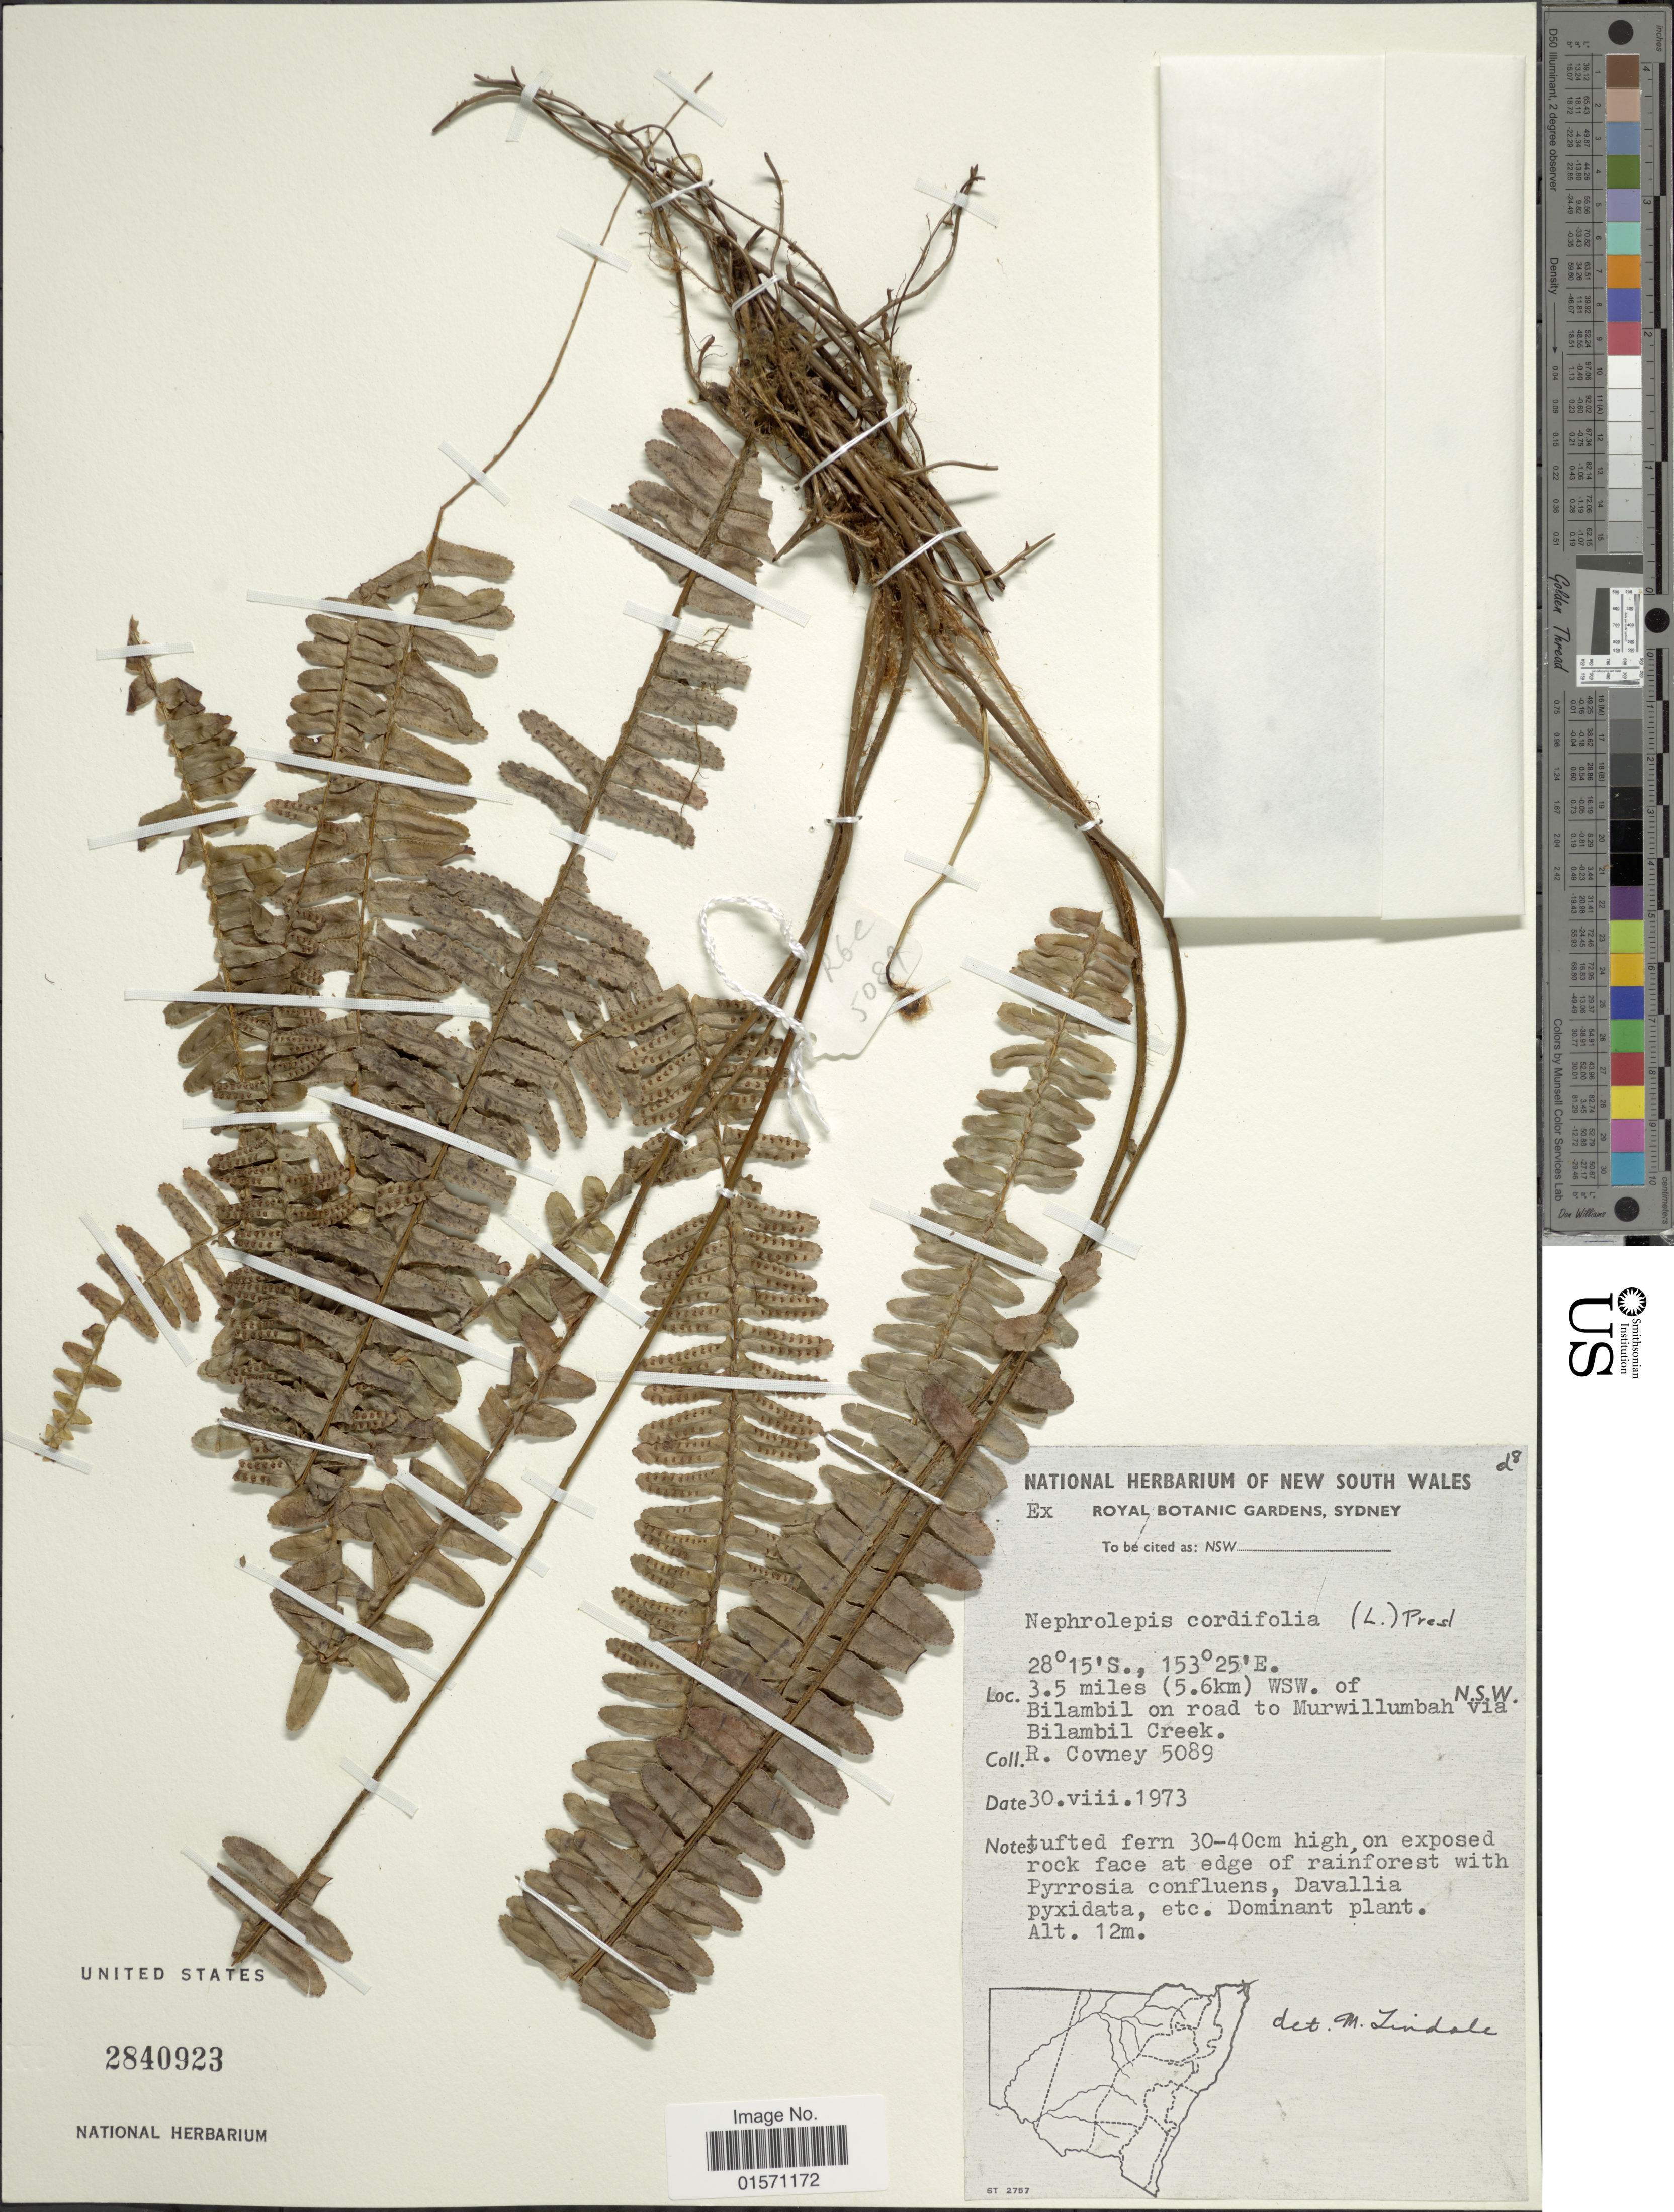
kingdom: Plantae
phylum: Tracheophyta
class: Polypodiopsida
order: Polypodiales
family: Nephrolepidaceae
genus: Nephrolepis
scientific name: Nephrolepis cordifolia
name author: (L.) C. Presl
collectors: R. Covney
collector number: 5089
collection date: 1973-08-30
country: Australia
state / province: New South Wales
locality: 3.5 miles (5.6km) WSW. of Bilambil on road to Murwillumbah via Bilambil Creek. N.S.W.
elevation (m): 12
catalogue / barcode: US 2840923